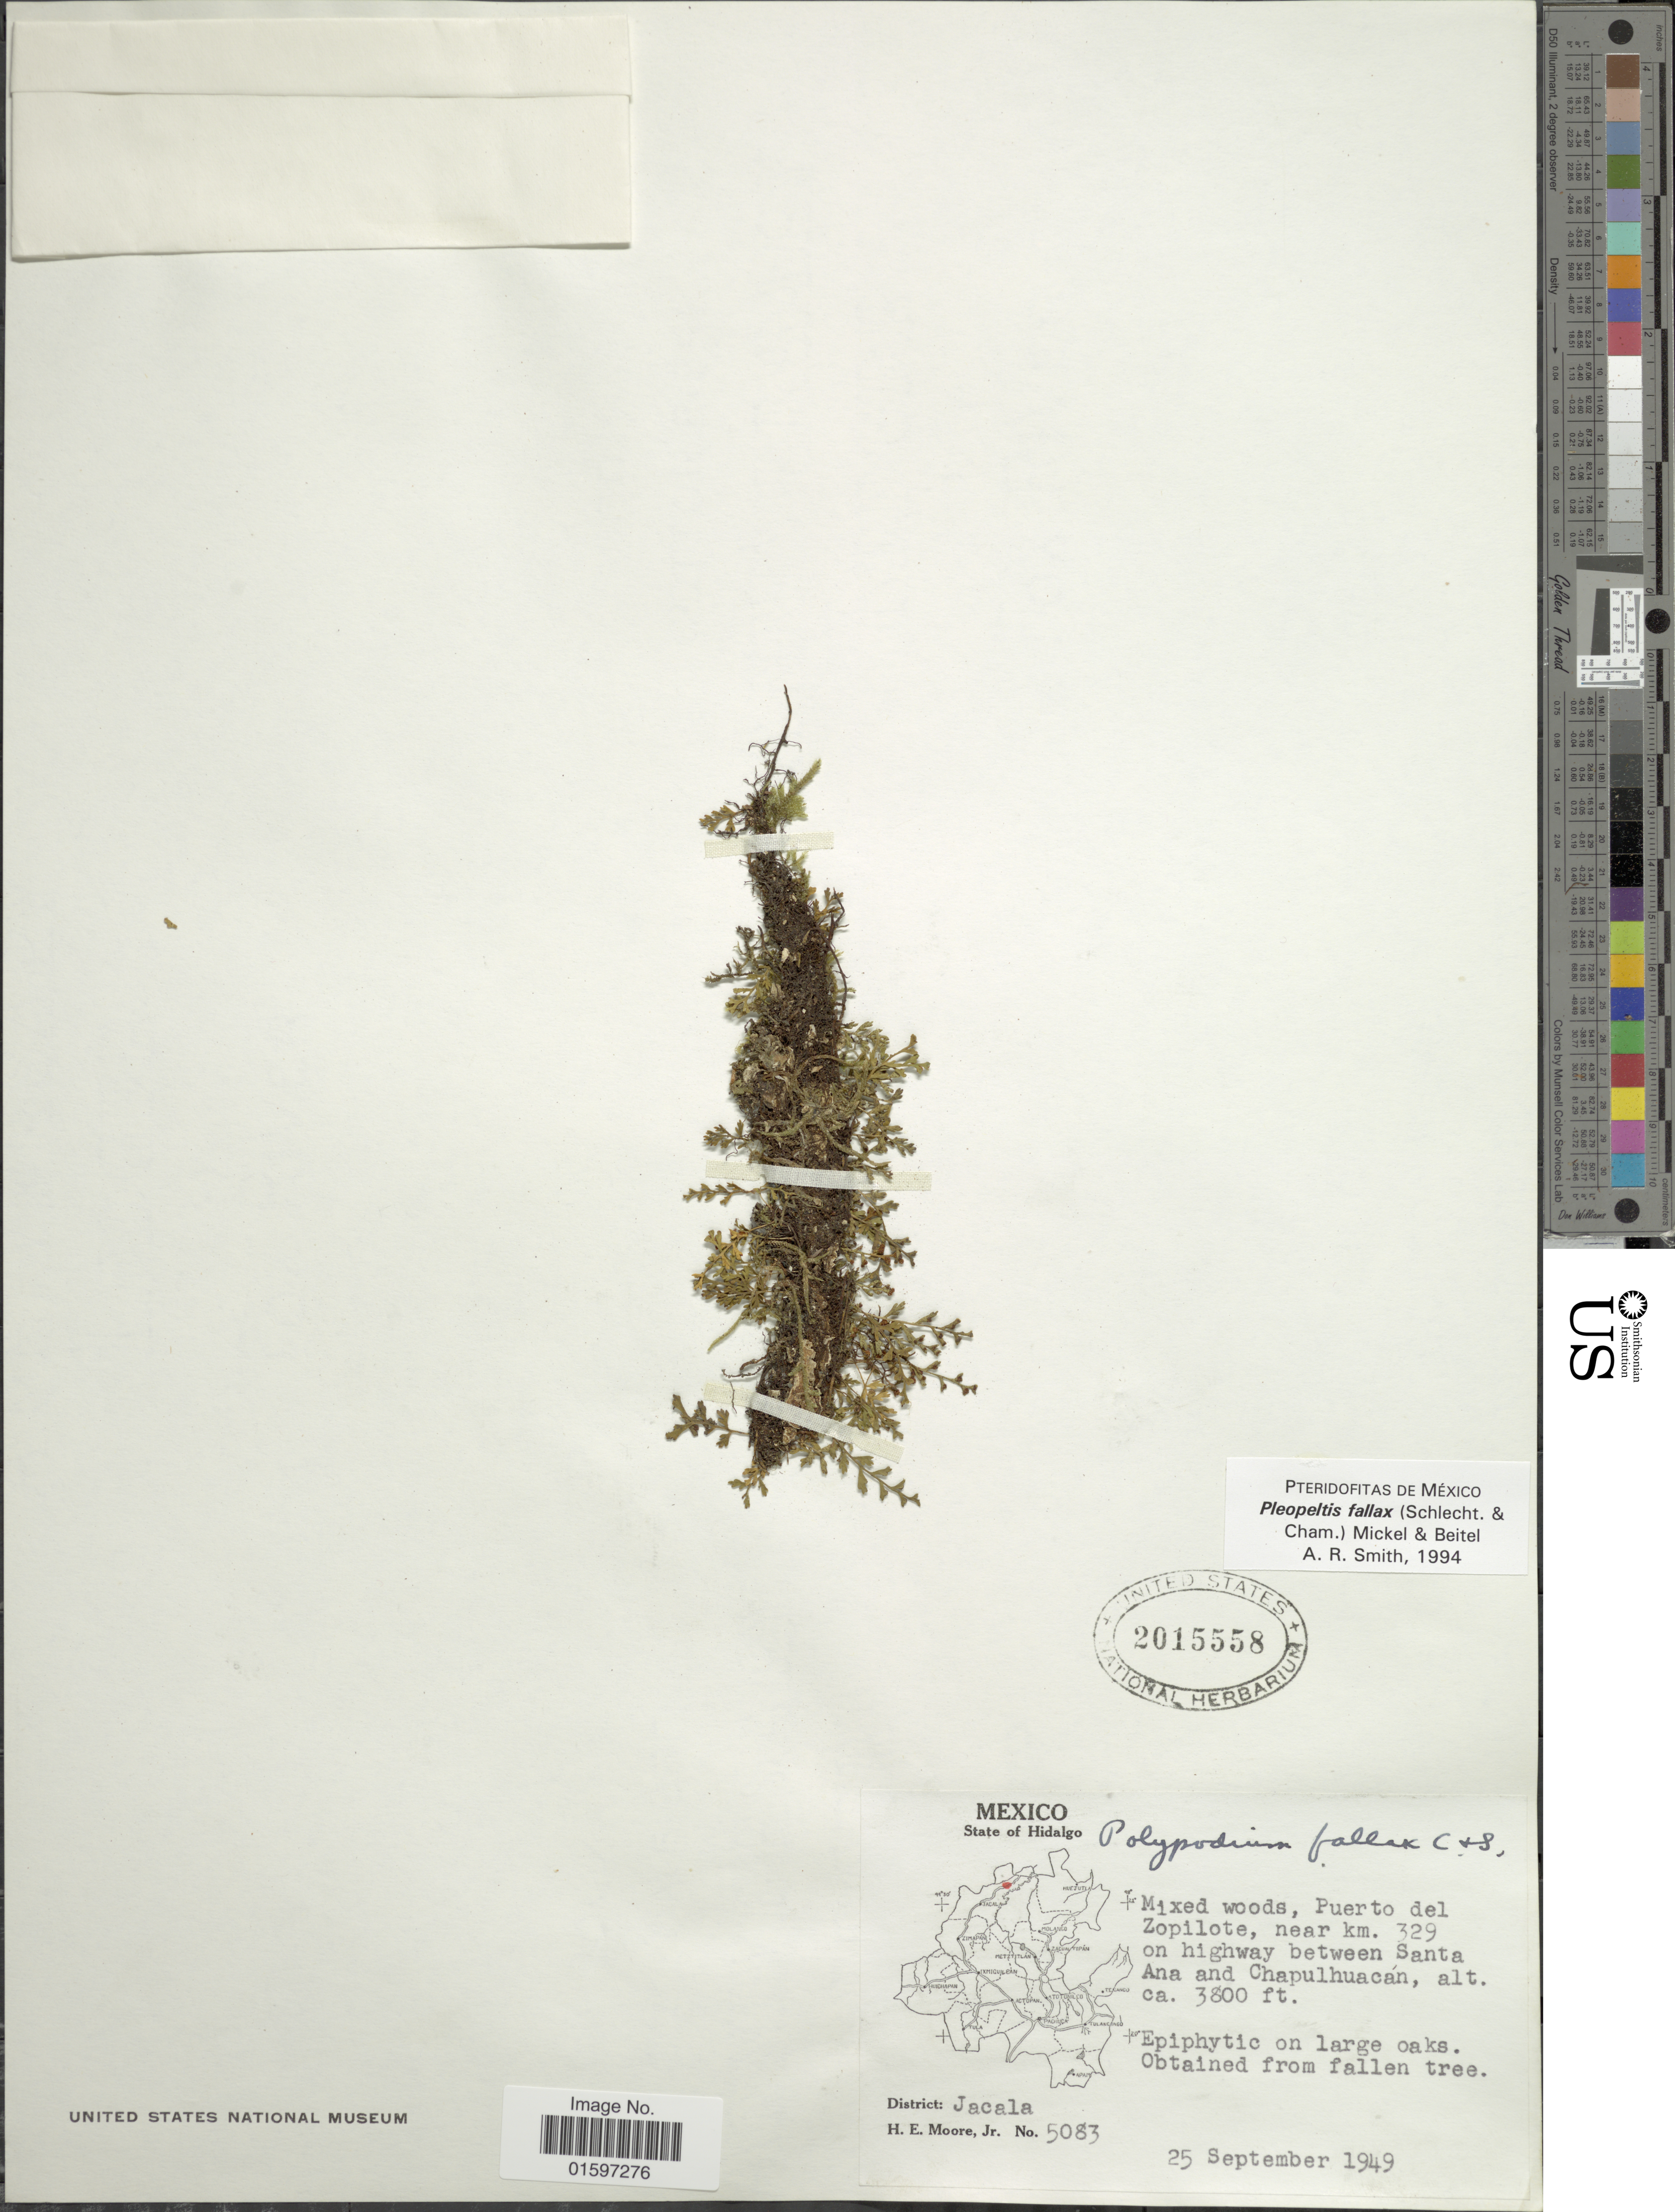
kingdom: Plantae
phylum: Tracheophyta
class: Polypodiopsida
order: Polypodiales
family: Polypodiaceae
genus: Pleopeltis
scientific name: Pleopeltis fallax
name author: (Schltdl. & Cham.) Mickel & Beitel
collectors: H. Moore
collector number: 5083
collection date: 1949-09-25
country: Mexico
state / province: Hidalgo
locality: State of Hidalgo, mixed woods, Puero del Zopilote, near km. 329 on highway between Santa Ana and Chapulhuacán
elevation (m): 1158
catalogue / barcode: US 2015558